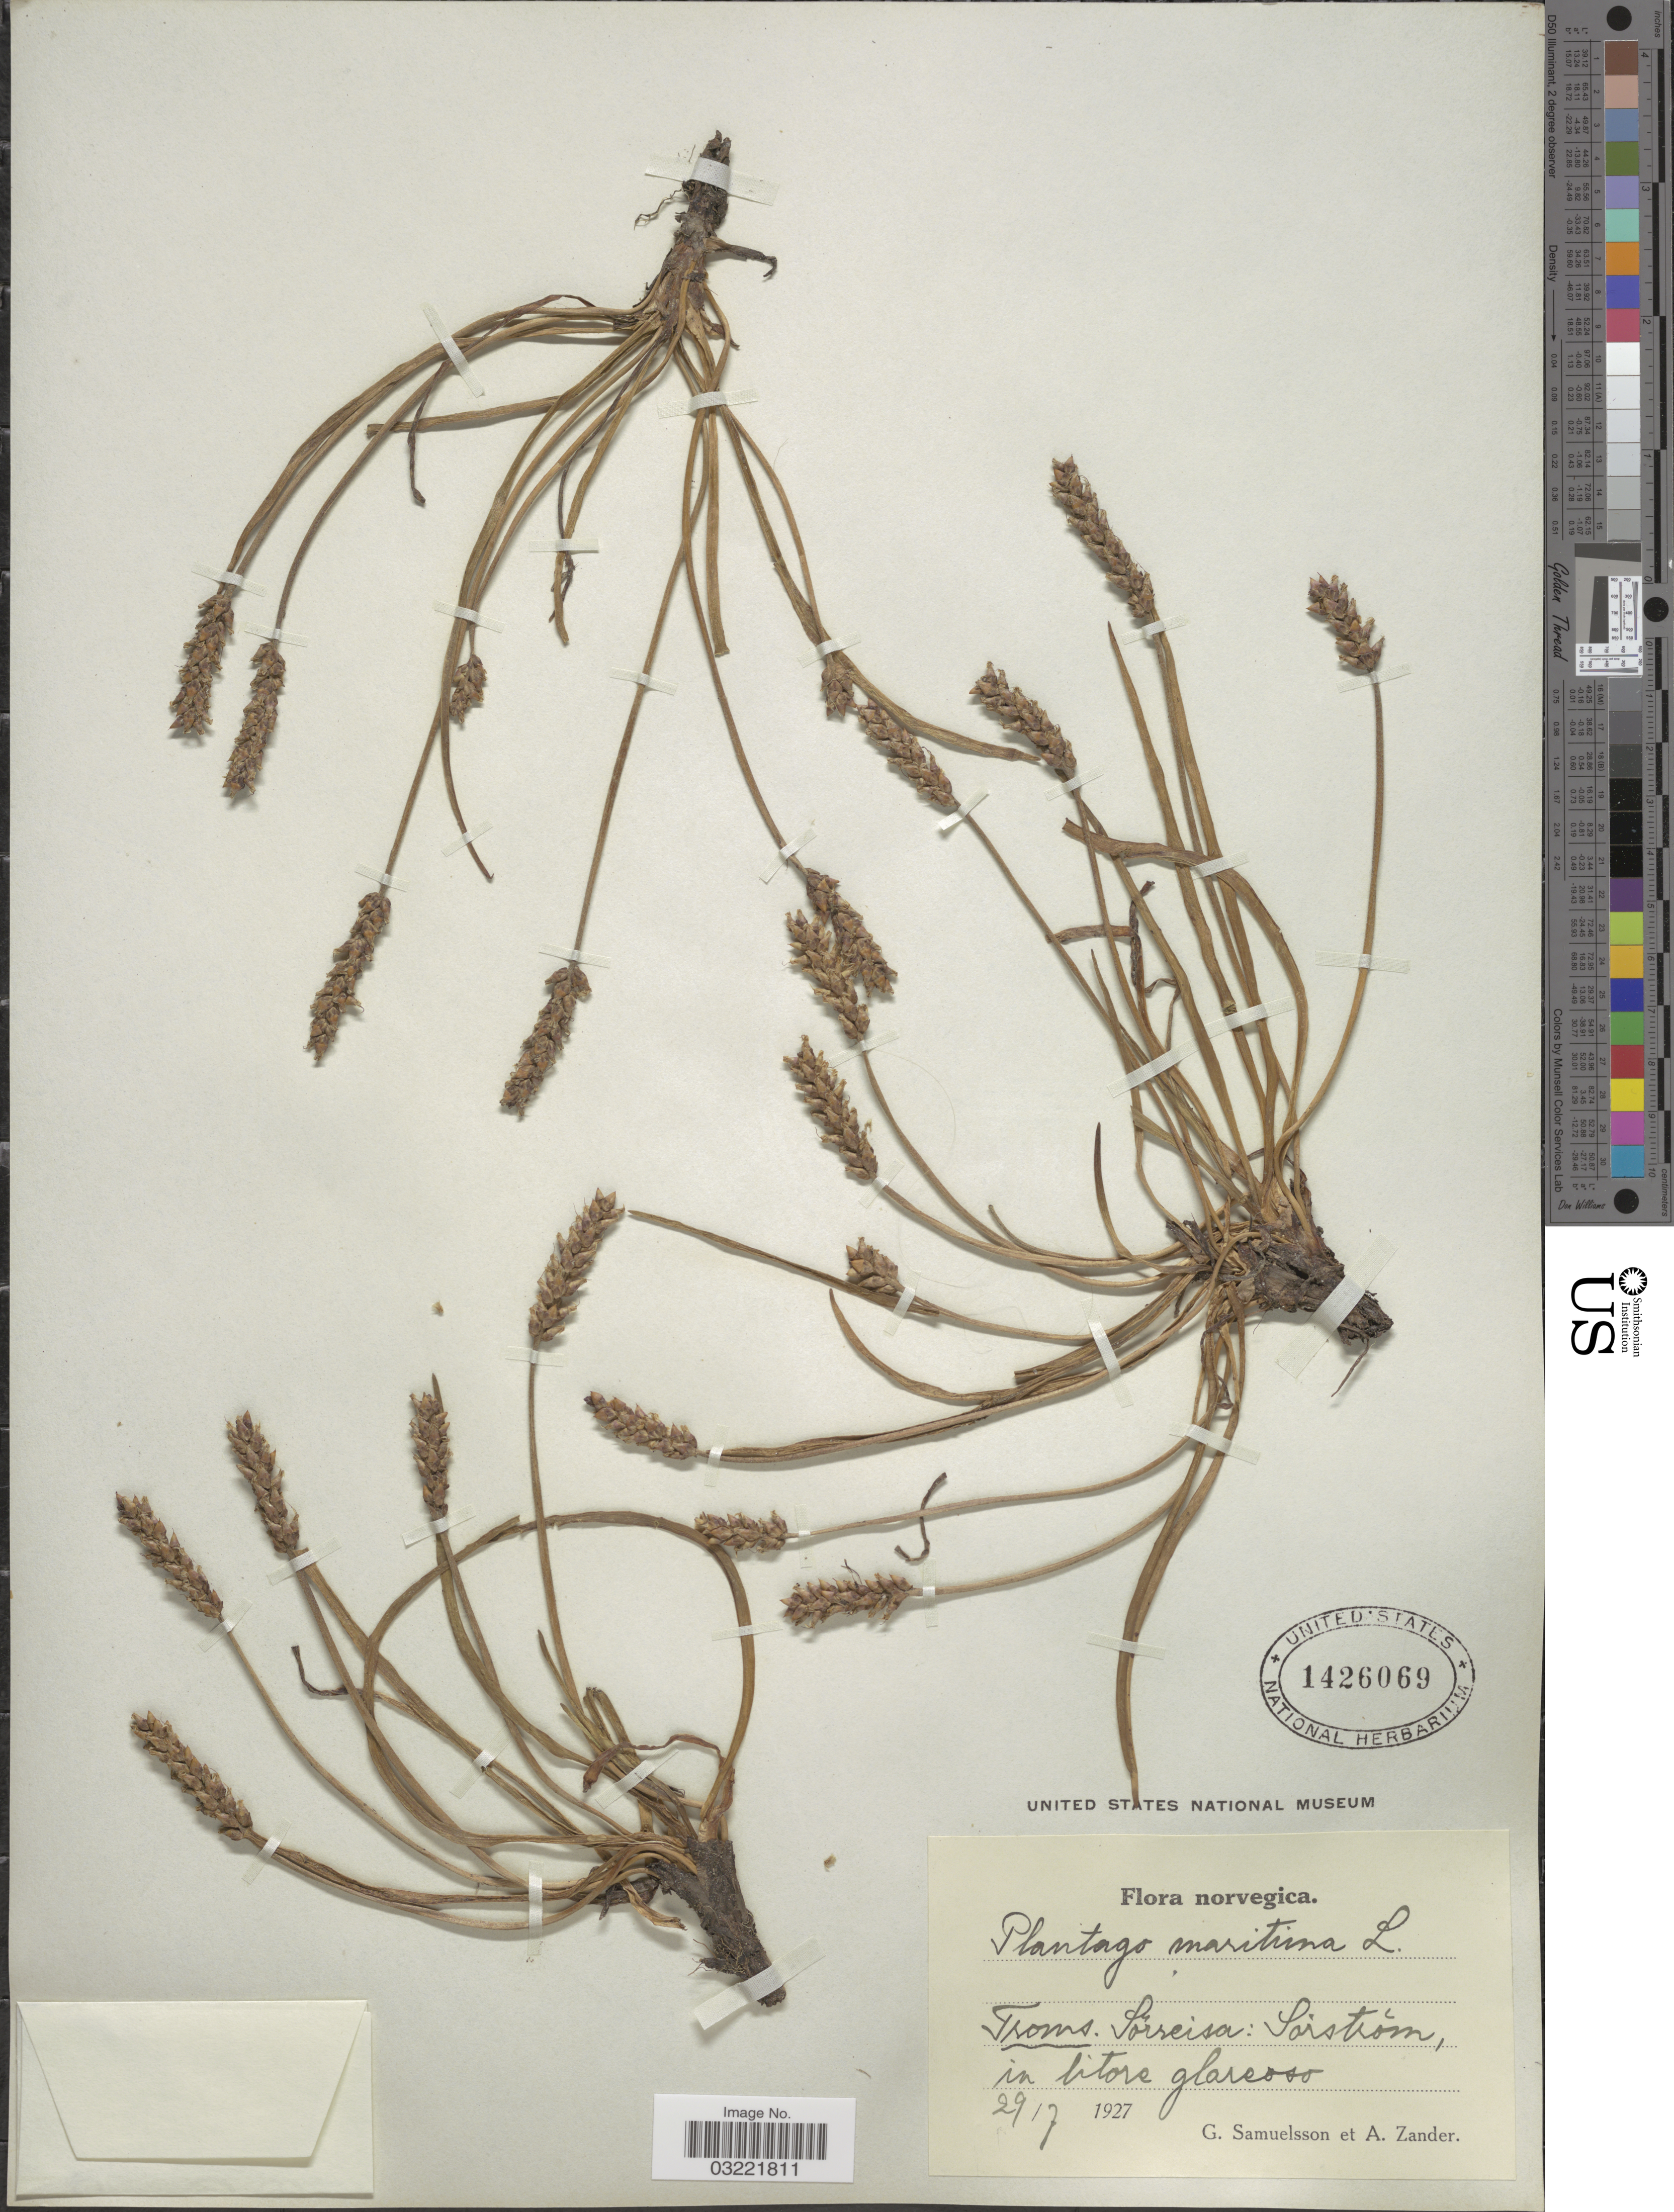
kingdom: Plantae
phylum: Tracheophyta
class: Magnoliopsida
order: Lamiales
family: Plantaginaceae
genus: Plantago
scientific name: Plantago maritima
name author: L.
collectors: G. Samuelsson & A. Zander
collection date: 1927-07-29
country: Norway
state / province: Troms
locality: Norvegica. Sörreisa: Sorstrom, in litore glareoso.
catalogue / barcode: US 1426069